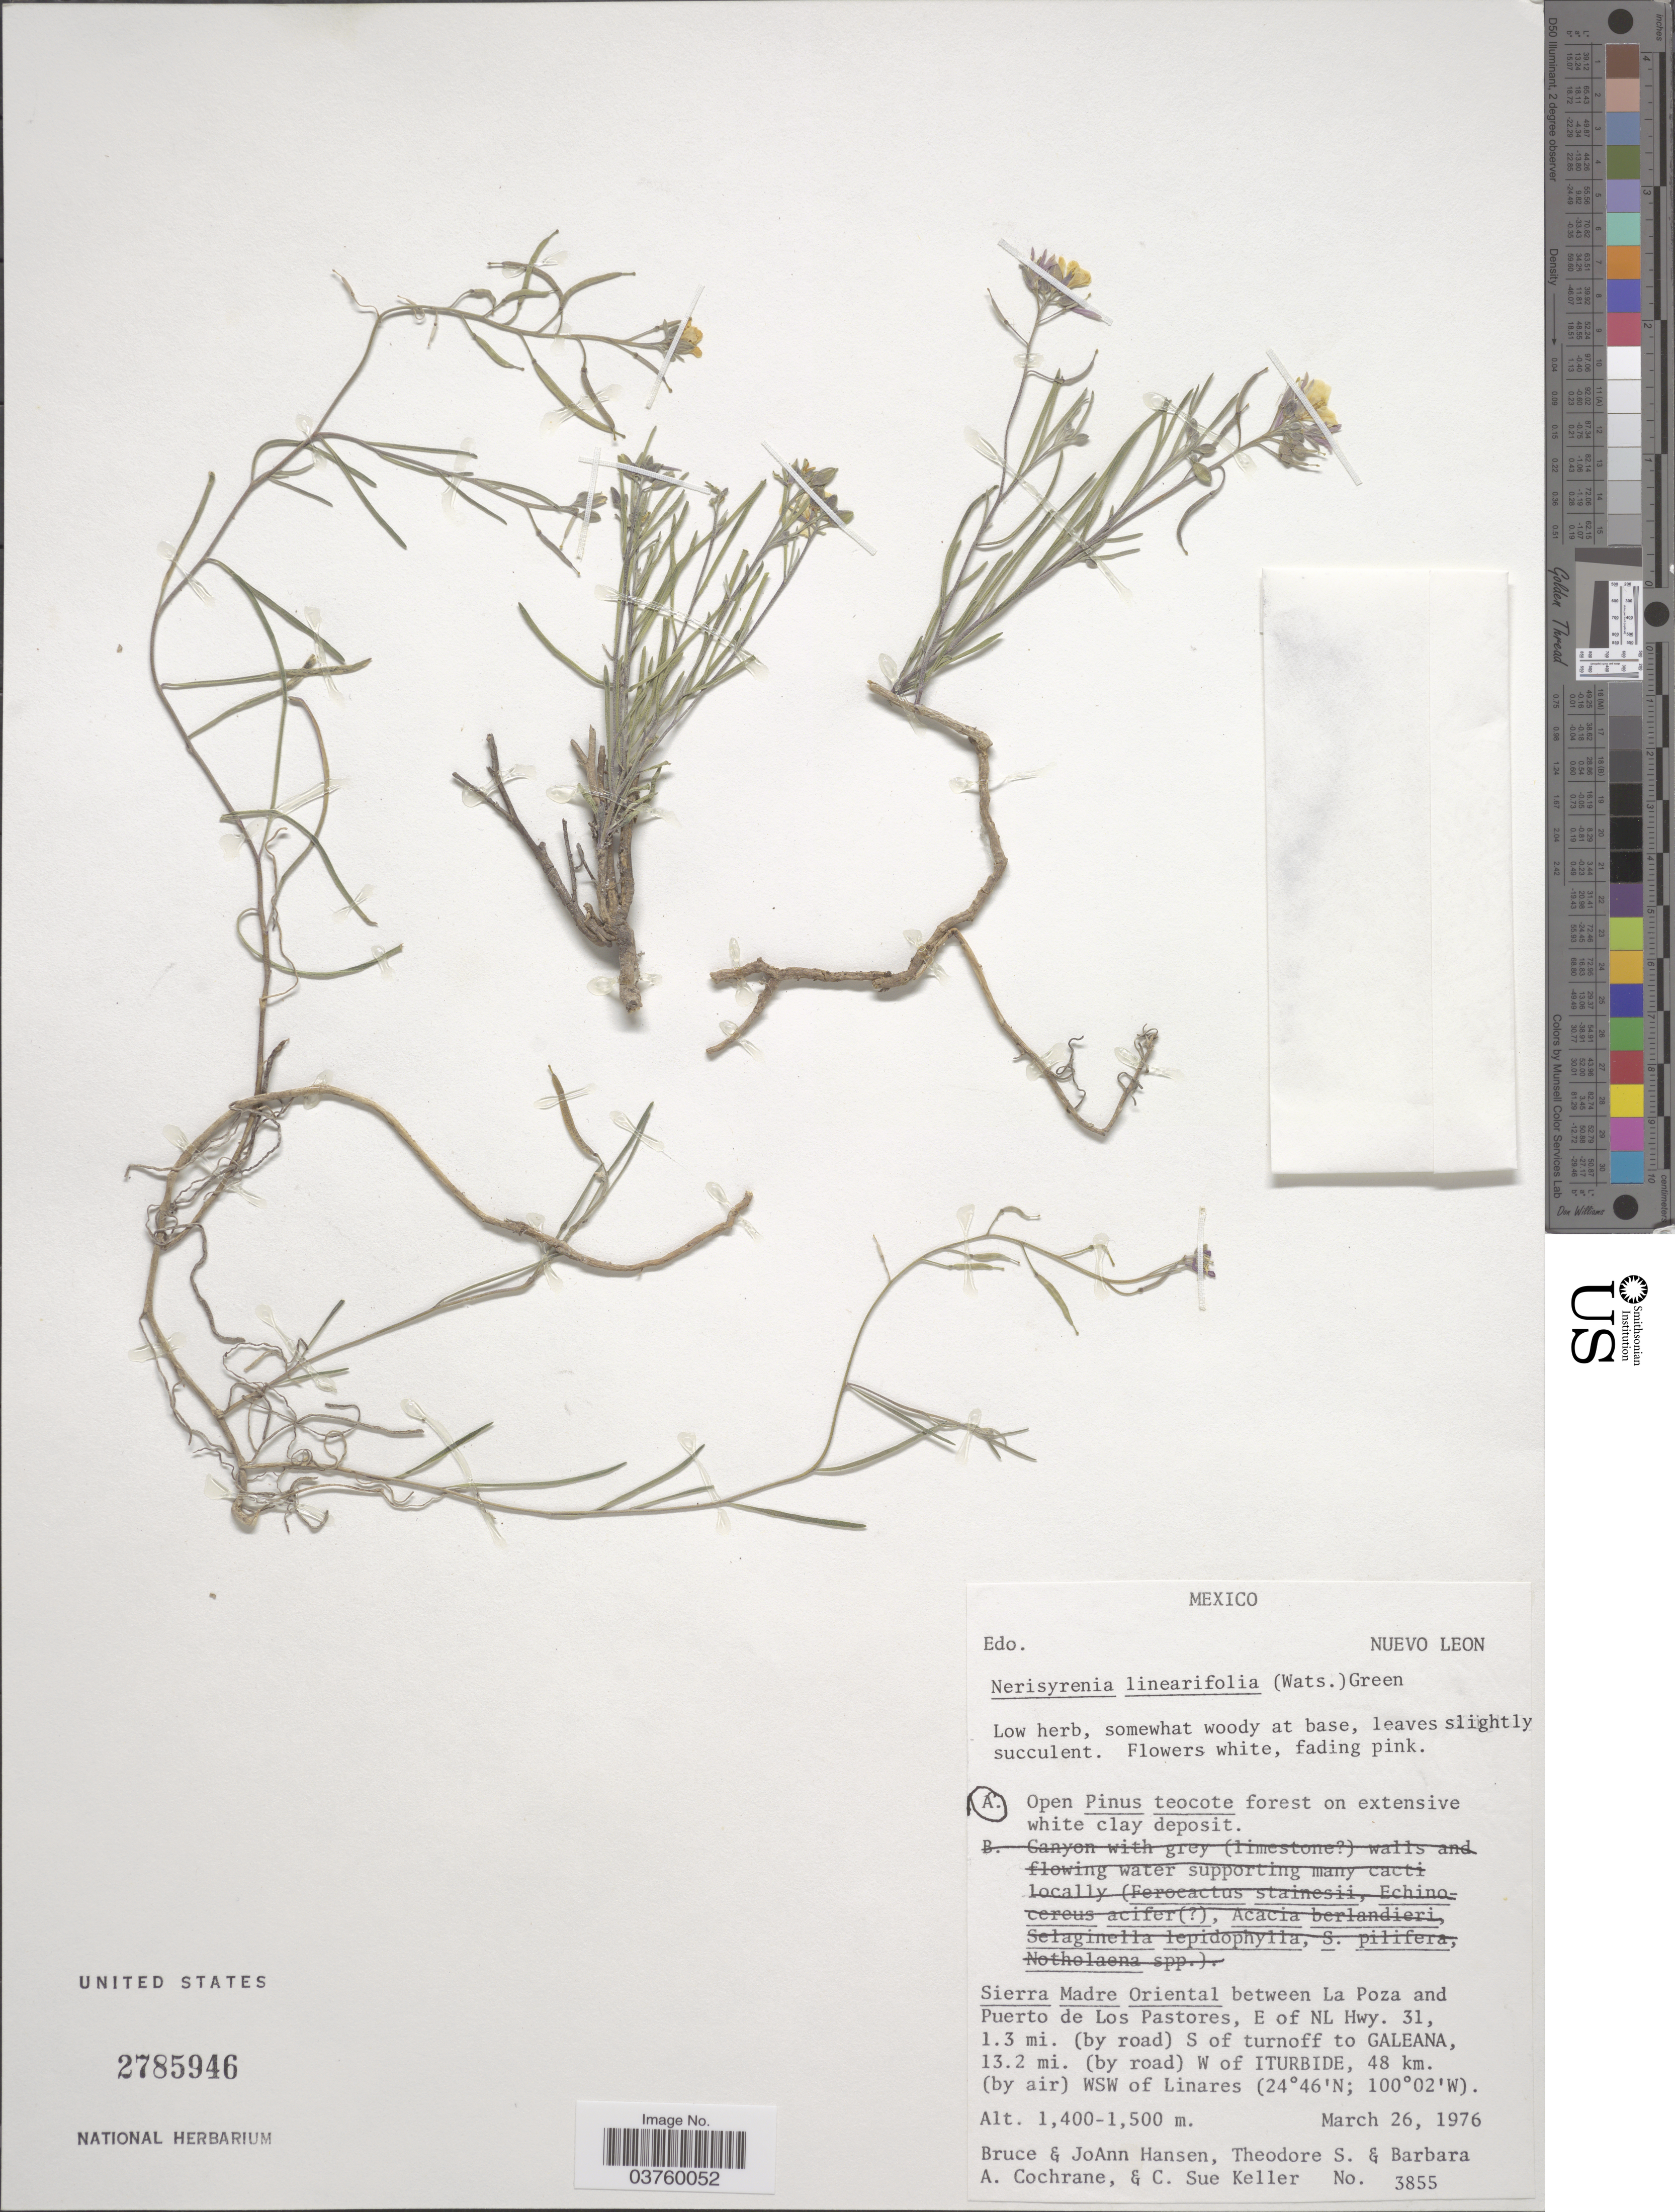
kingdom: Plantae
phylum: Tracheophyta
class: Magnoliopsida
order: Brassicales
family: Brassicaceae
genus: Nerisyrenia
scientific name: Nerisyrenia linearifolia var. mexicana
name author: J.D. Bacon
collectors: B. Hansen, J. Hansen, T. S. Cochrane, B. Cochrane & C. Keller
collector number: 3855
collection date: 1976-03-26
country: Mexico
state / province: Nuevo León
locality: Sierra Madre Oriental between La Poza and Puerto de Los Pastores, E of NL Hwy. 31, 1.3 mi. (by road) S of turnoff to Galeana, 13.2 mi. (by road) W of Iturbide, 48 km. (by air) WSW of Linares.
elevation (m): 1400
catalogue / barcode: US 2785946